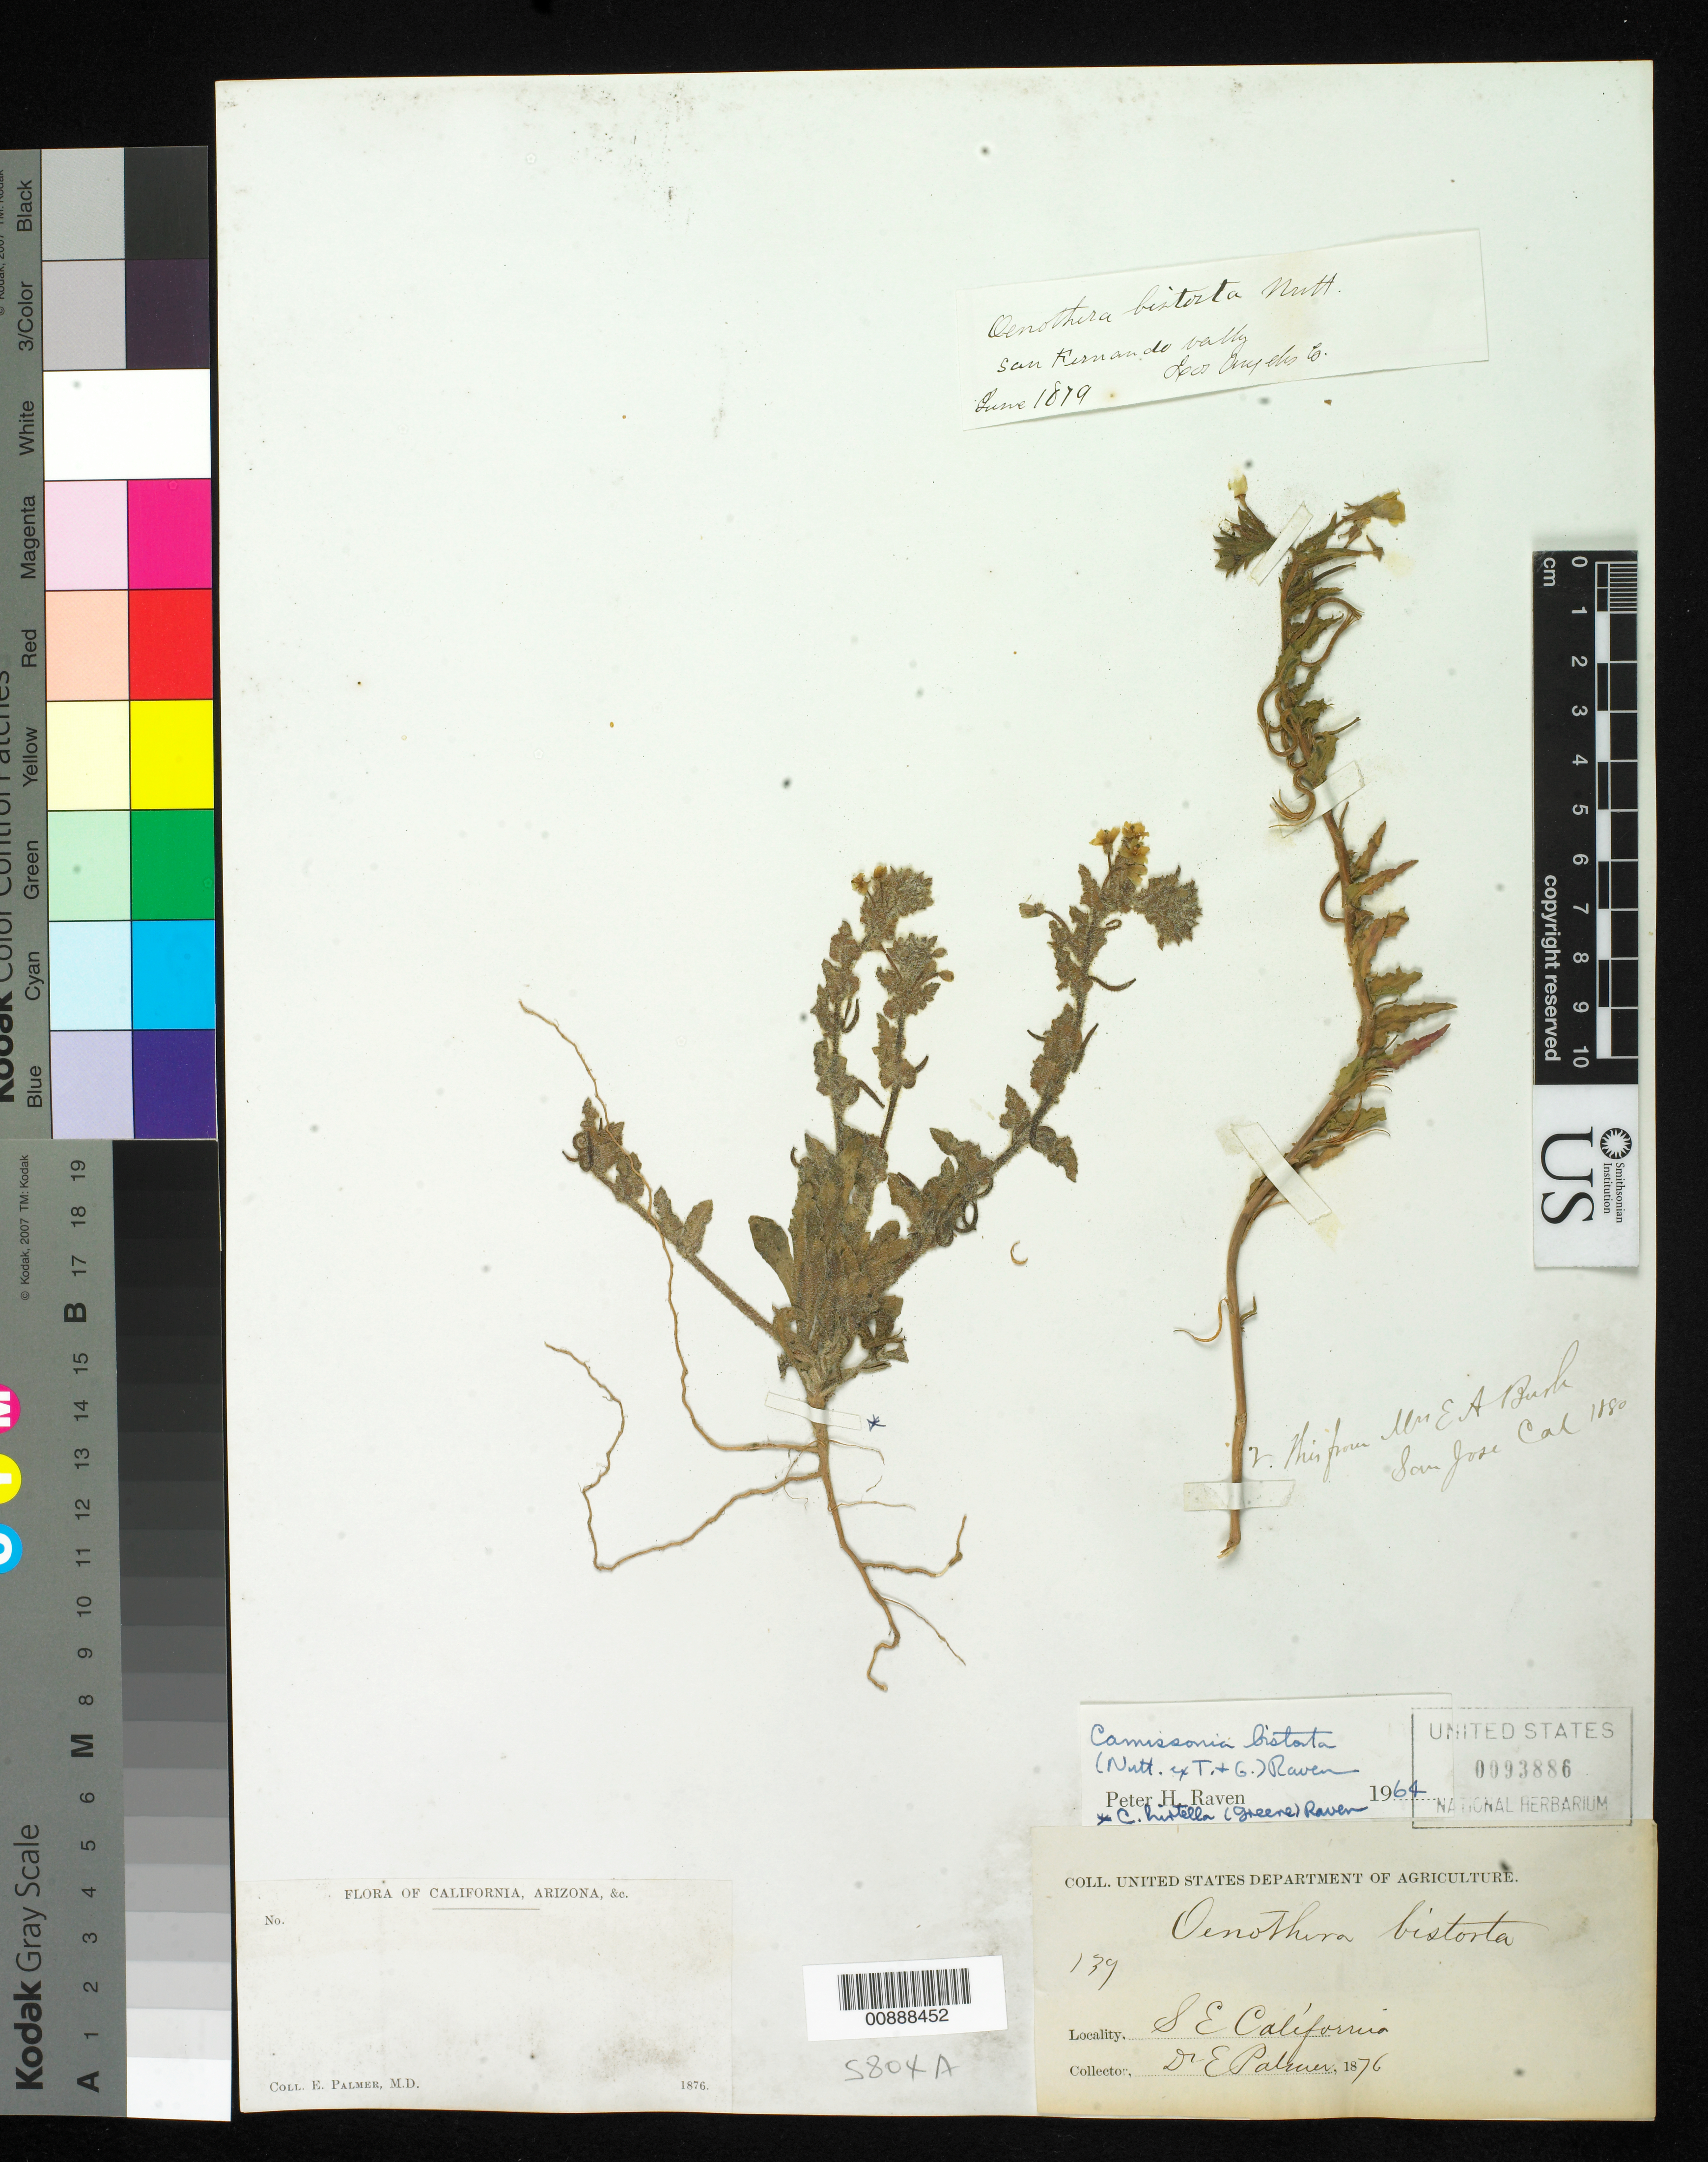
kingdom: Plantae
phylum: Tracheophyta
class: Magnoliopsida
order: Myrtales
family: Onagraceae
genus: Camissoniopsis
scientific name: Camissoniopsis bistorta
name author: (Nutt. ex Torr. & A. Gray) W.L. Wagner & Hoch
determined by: Wagner, W. L., (BOT), Smithsonian Institution - National Museum of Natural History (UNITED STATES)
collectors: E. Palmer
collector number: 139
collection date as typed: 1876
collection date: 1876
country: United States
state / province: California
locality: SE California.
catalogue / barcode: US 93886